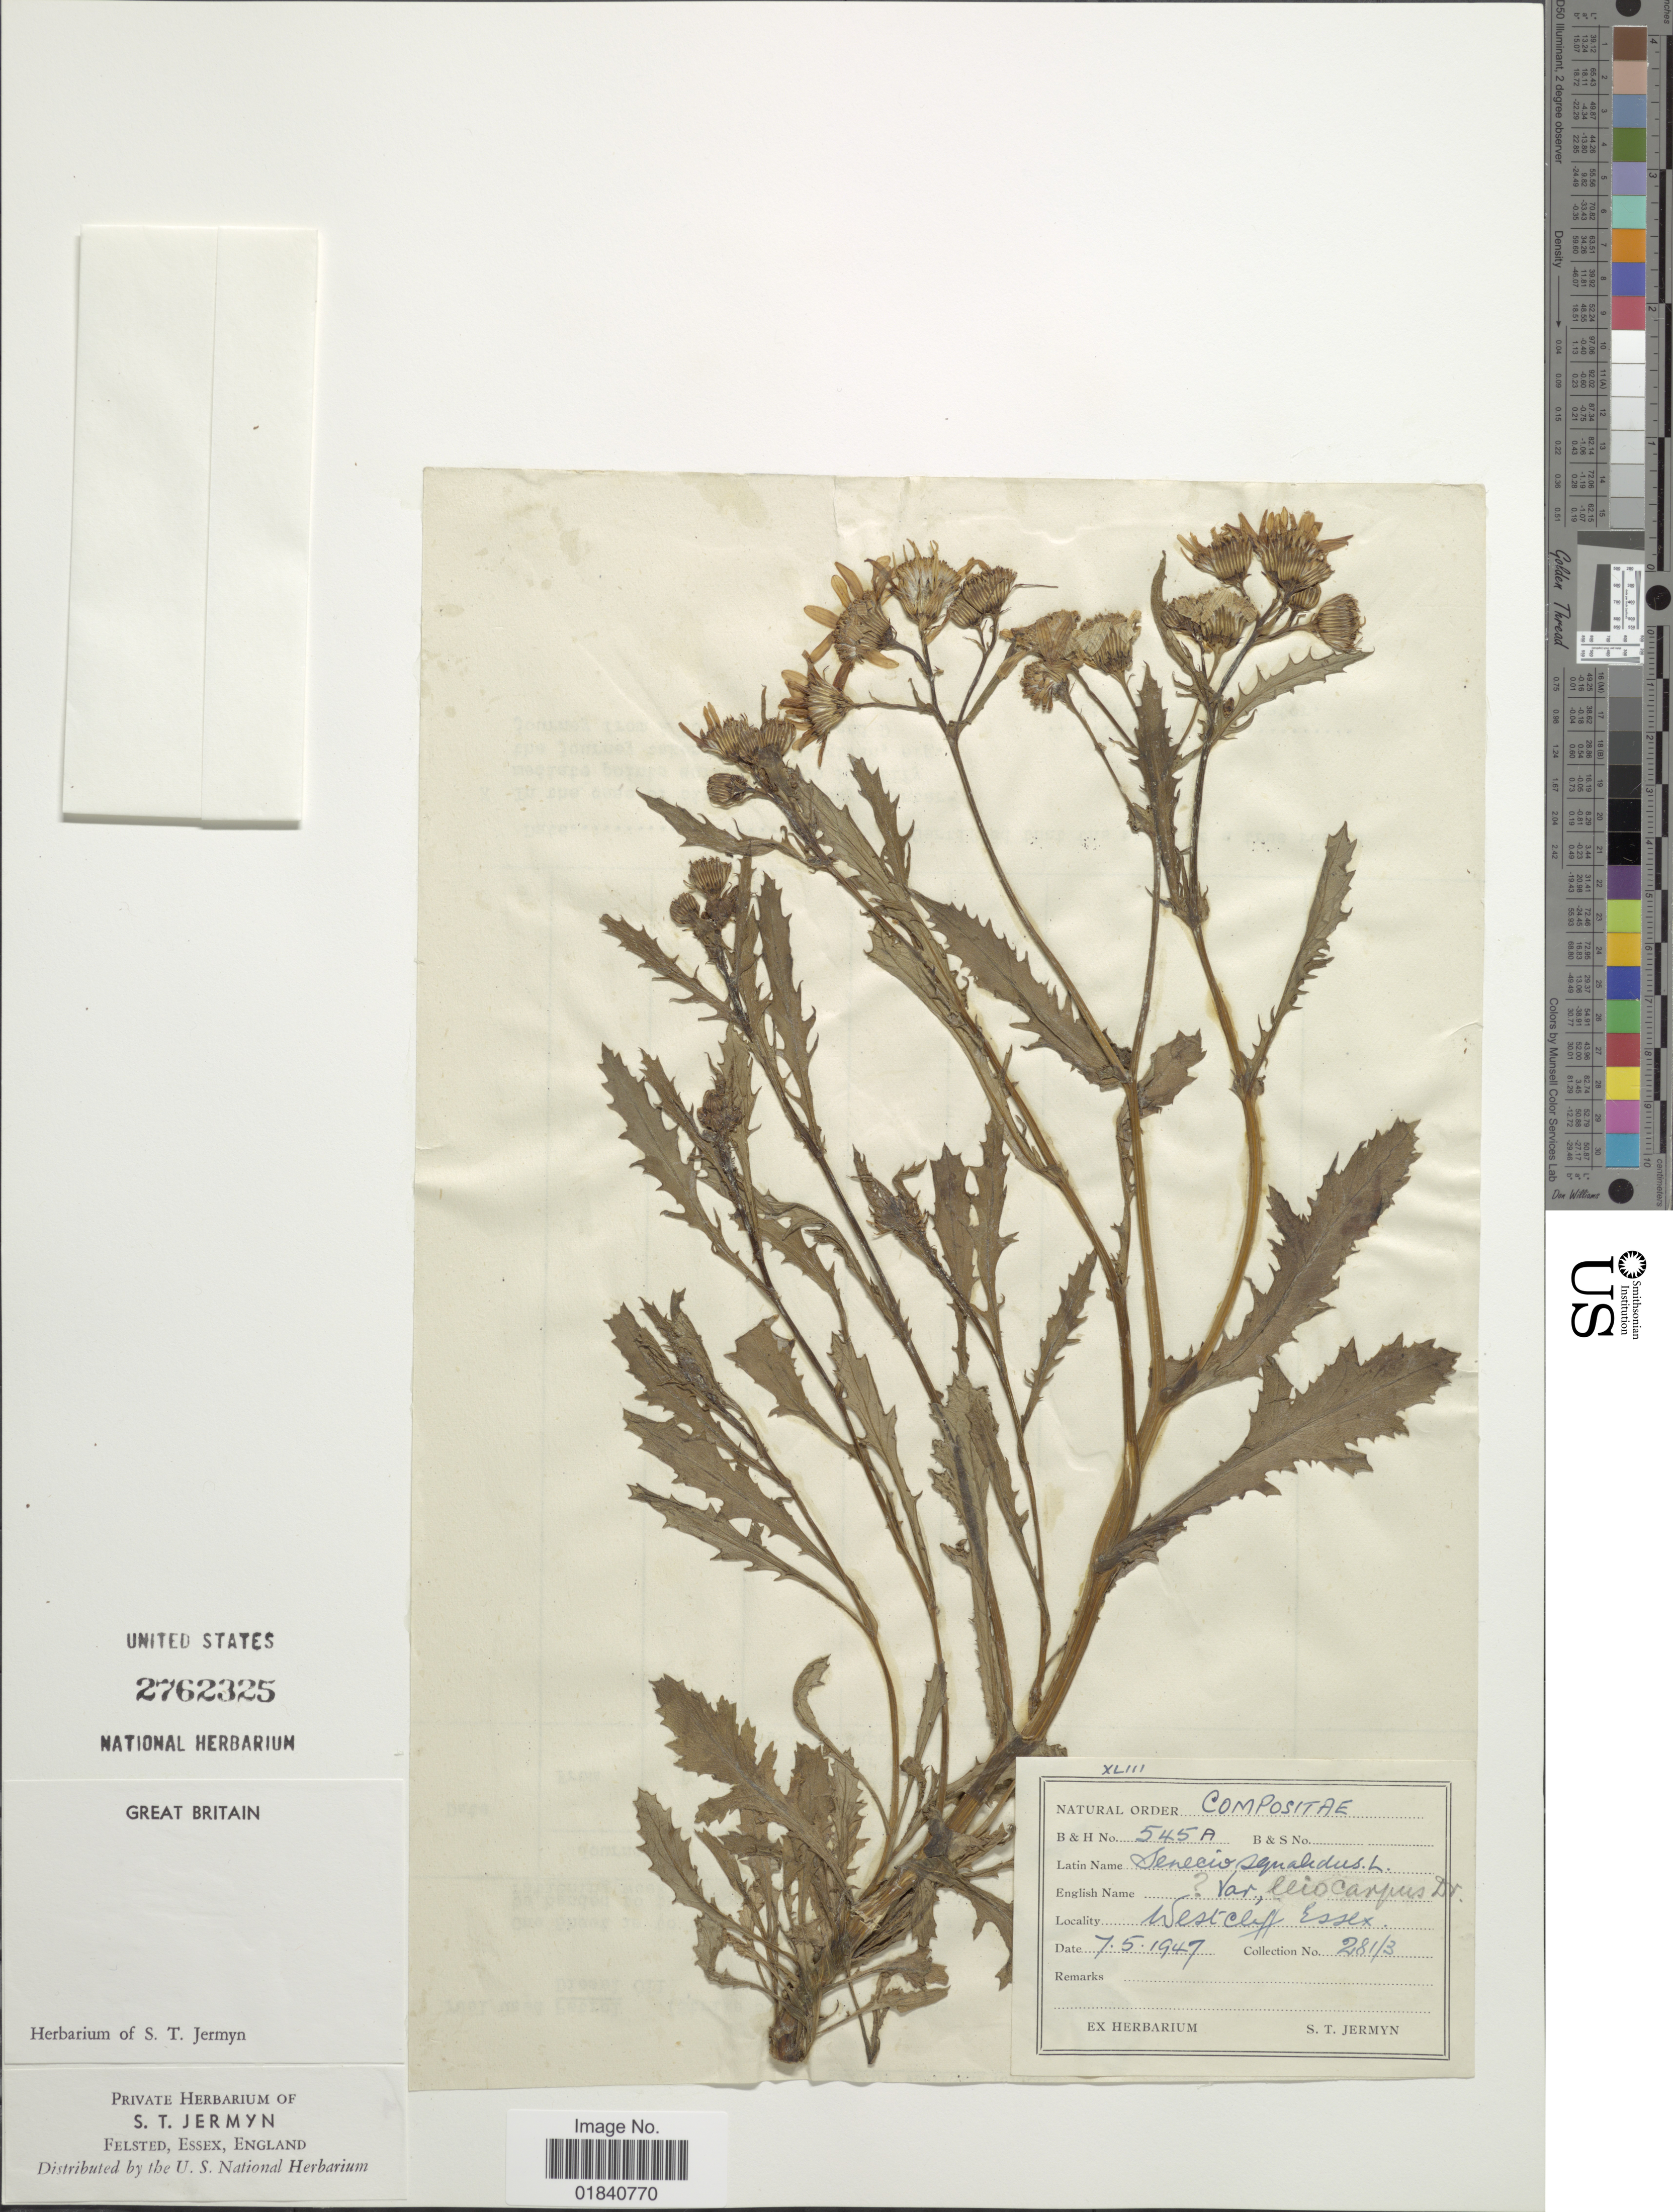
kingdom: Plantae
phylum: Tracheophyta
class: Magnoliopsida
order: Asterales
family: Asteraceae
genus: Senecio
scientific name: Senecio squalidus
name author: L.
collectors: ex herb. S. T. Jermyn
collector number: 281/3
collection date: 1947-05-07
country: United Kingdom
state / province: England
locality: Westcliff Essex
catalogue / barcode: US 2762325